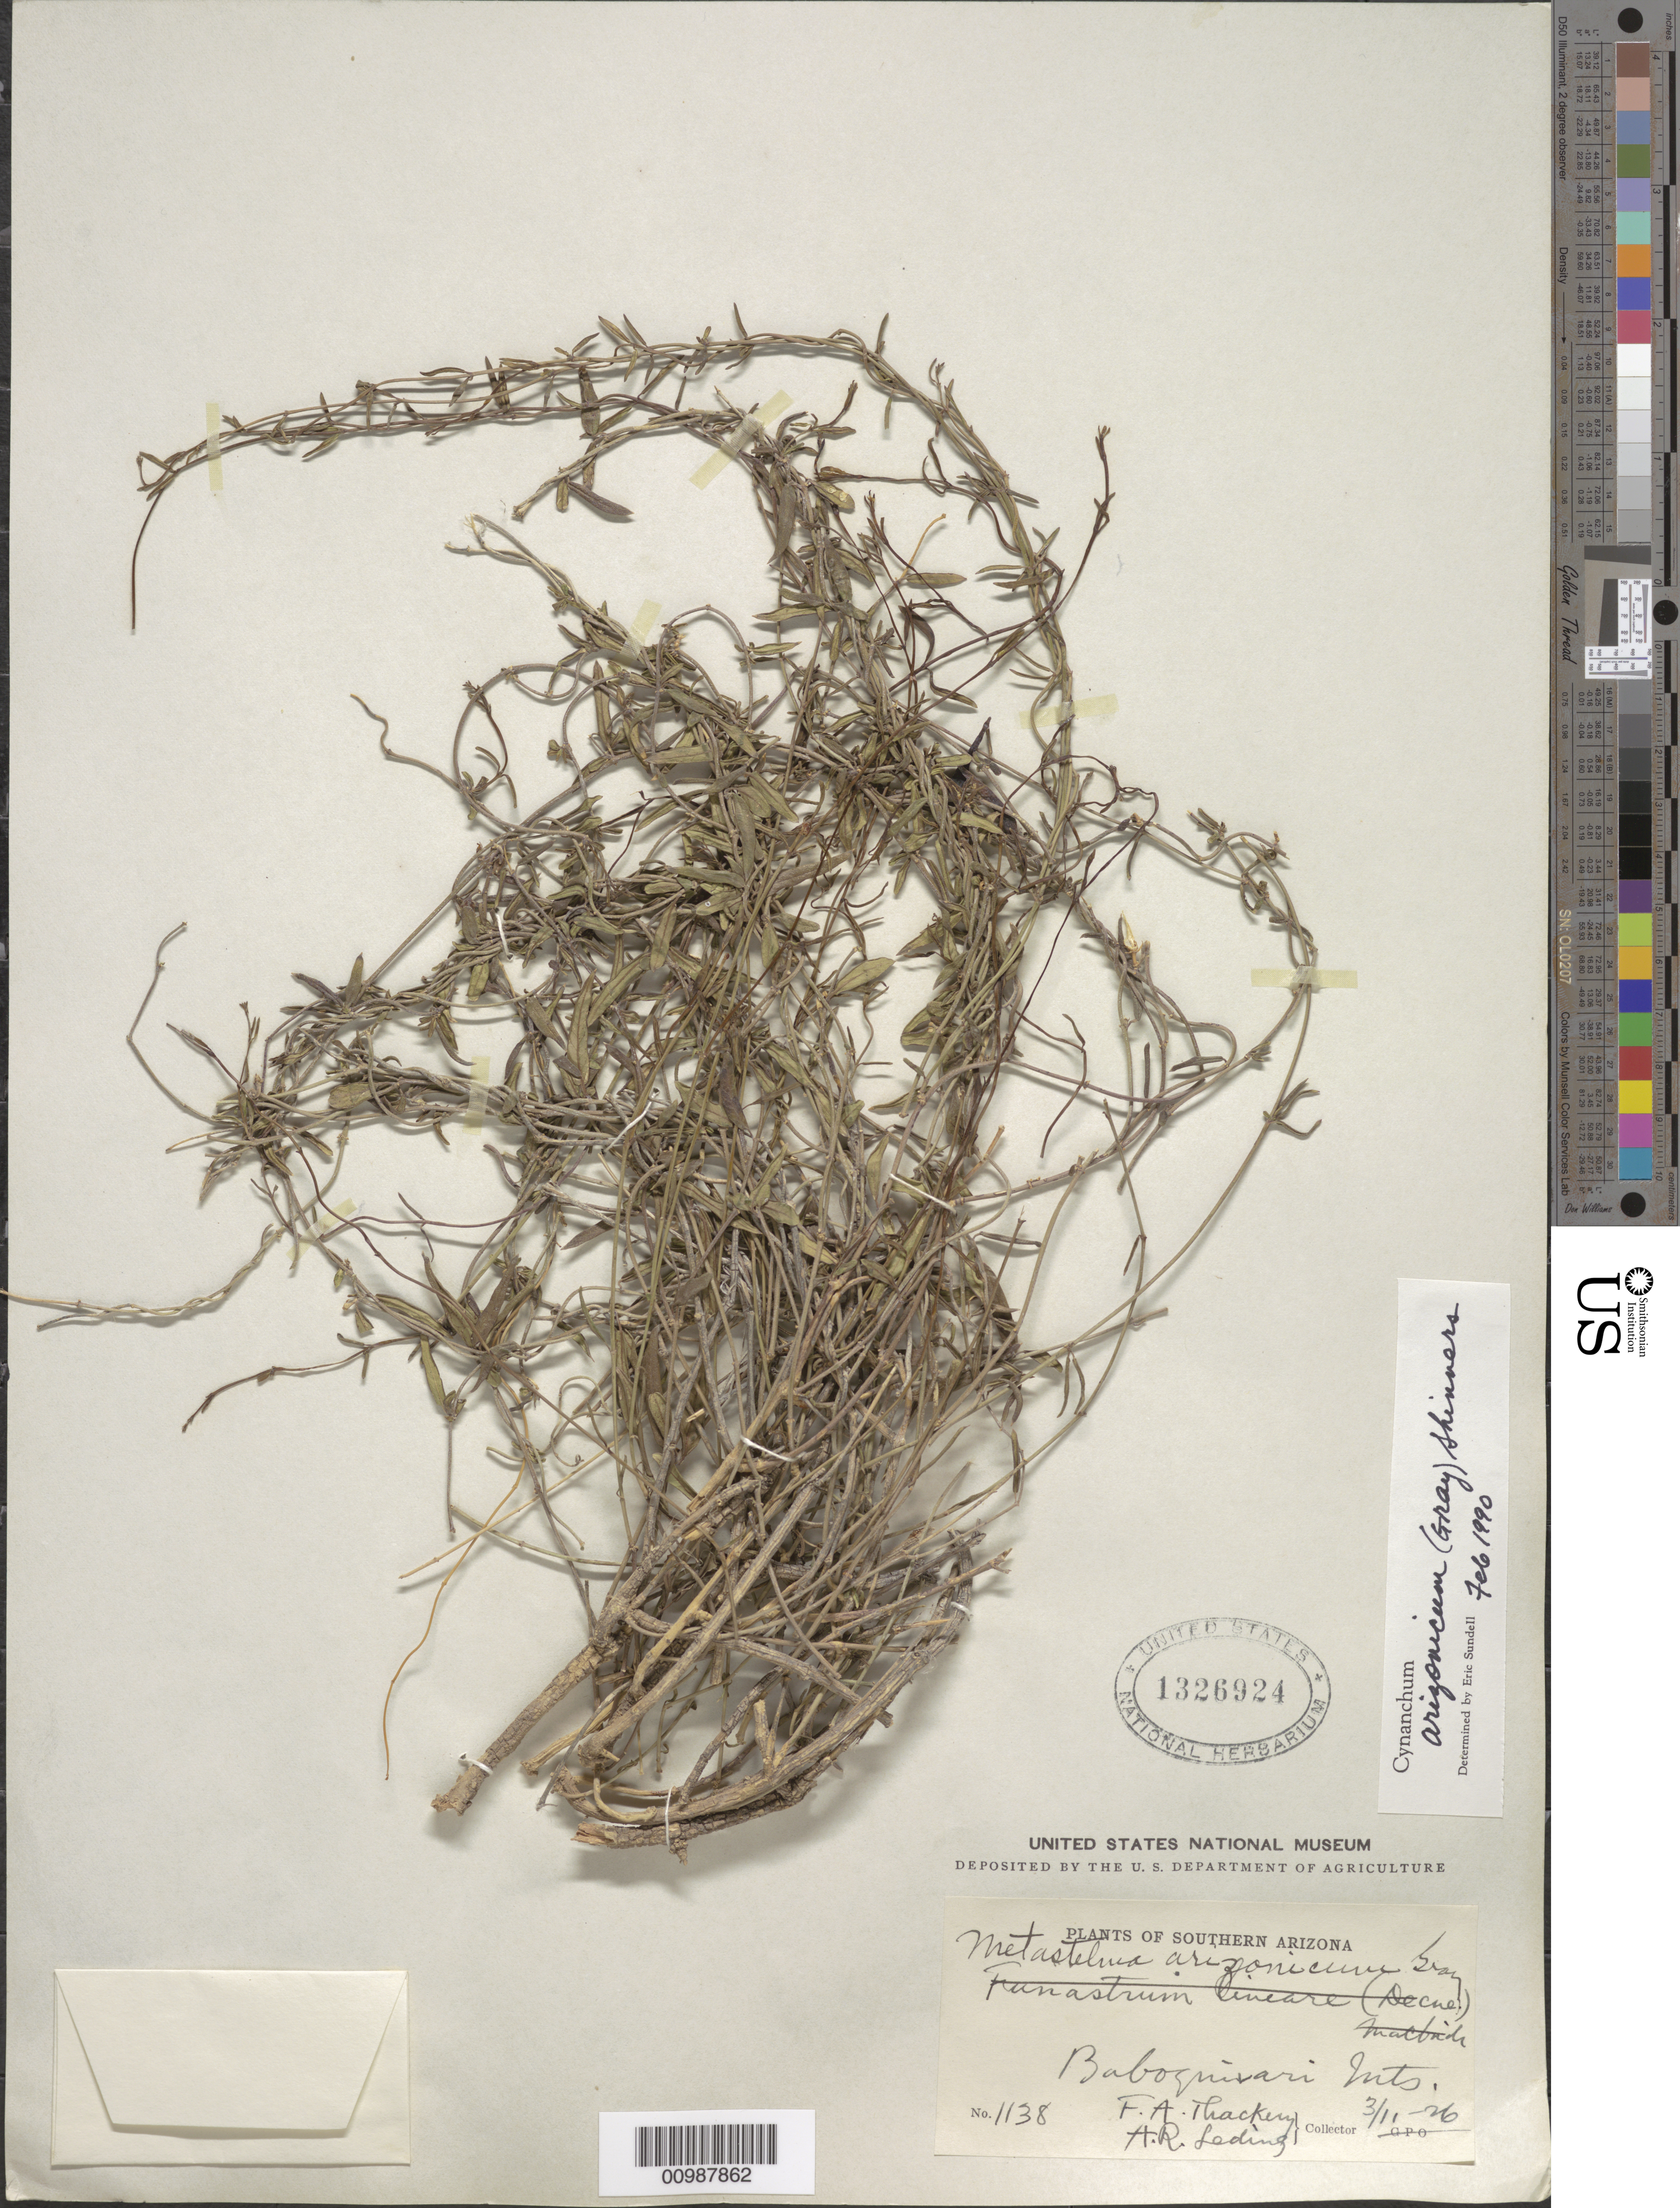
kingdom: Plantae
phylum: Tracheophyta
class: Magnoliopsida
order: Gentianales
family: Apocynaceae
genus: Cynanchum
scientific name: Cynanchum arizonicum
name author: (A. Gray) Shinners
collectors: F. Thackery & A. Leding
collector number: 1138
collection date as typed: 11 Mar 1926 or 03 Nov 1926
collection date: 1926-03-11/1926-11-03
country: United States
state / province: Arizona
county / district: Pima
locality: Baboquivari Mountains.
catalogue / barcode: US 1326924